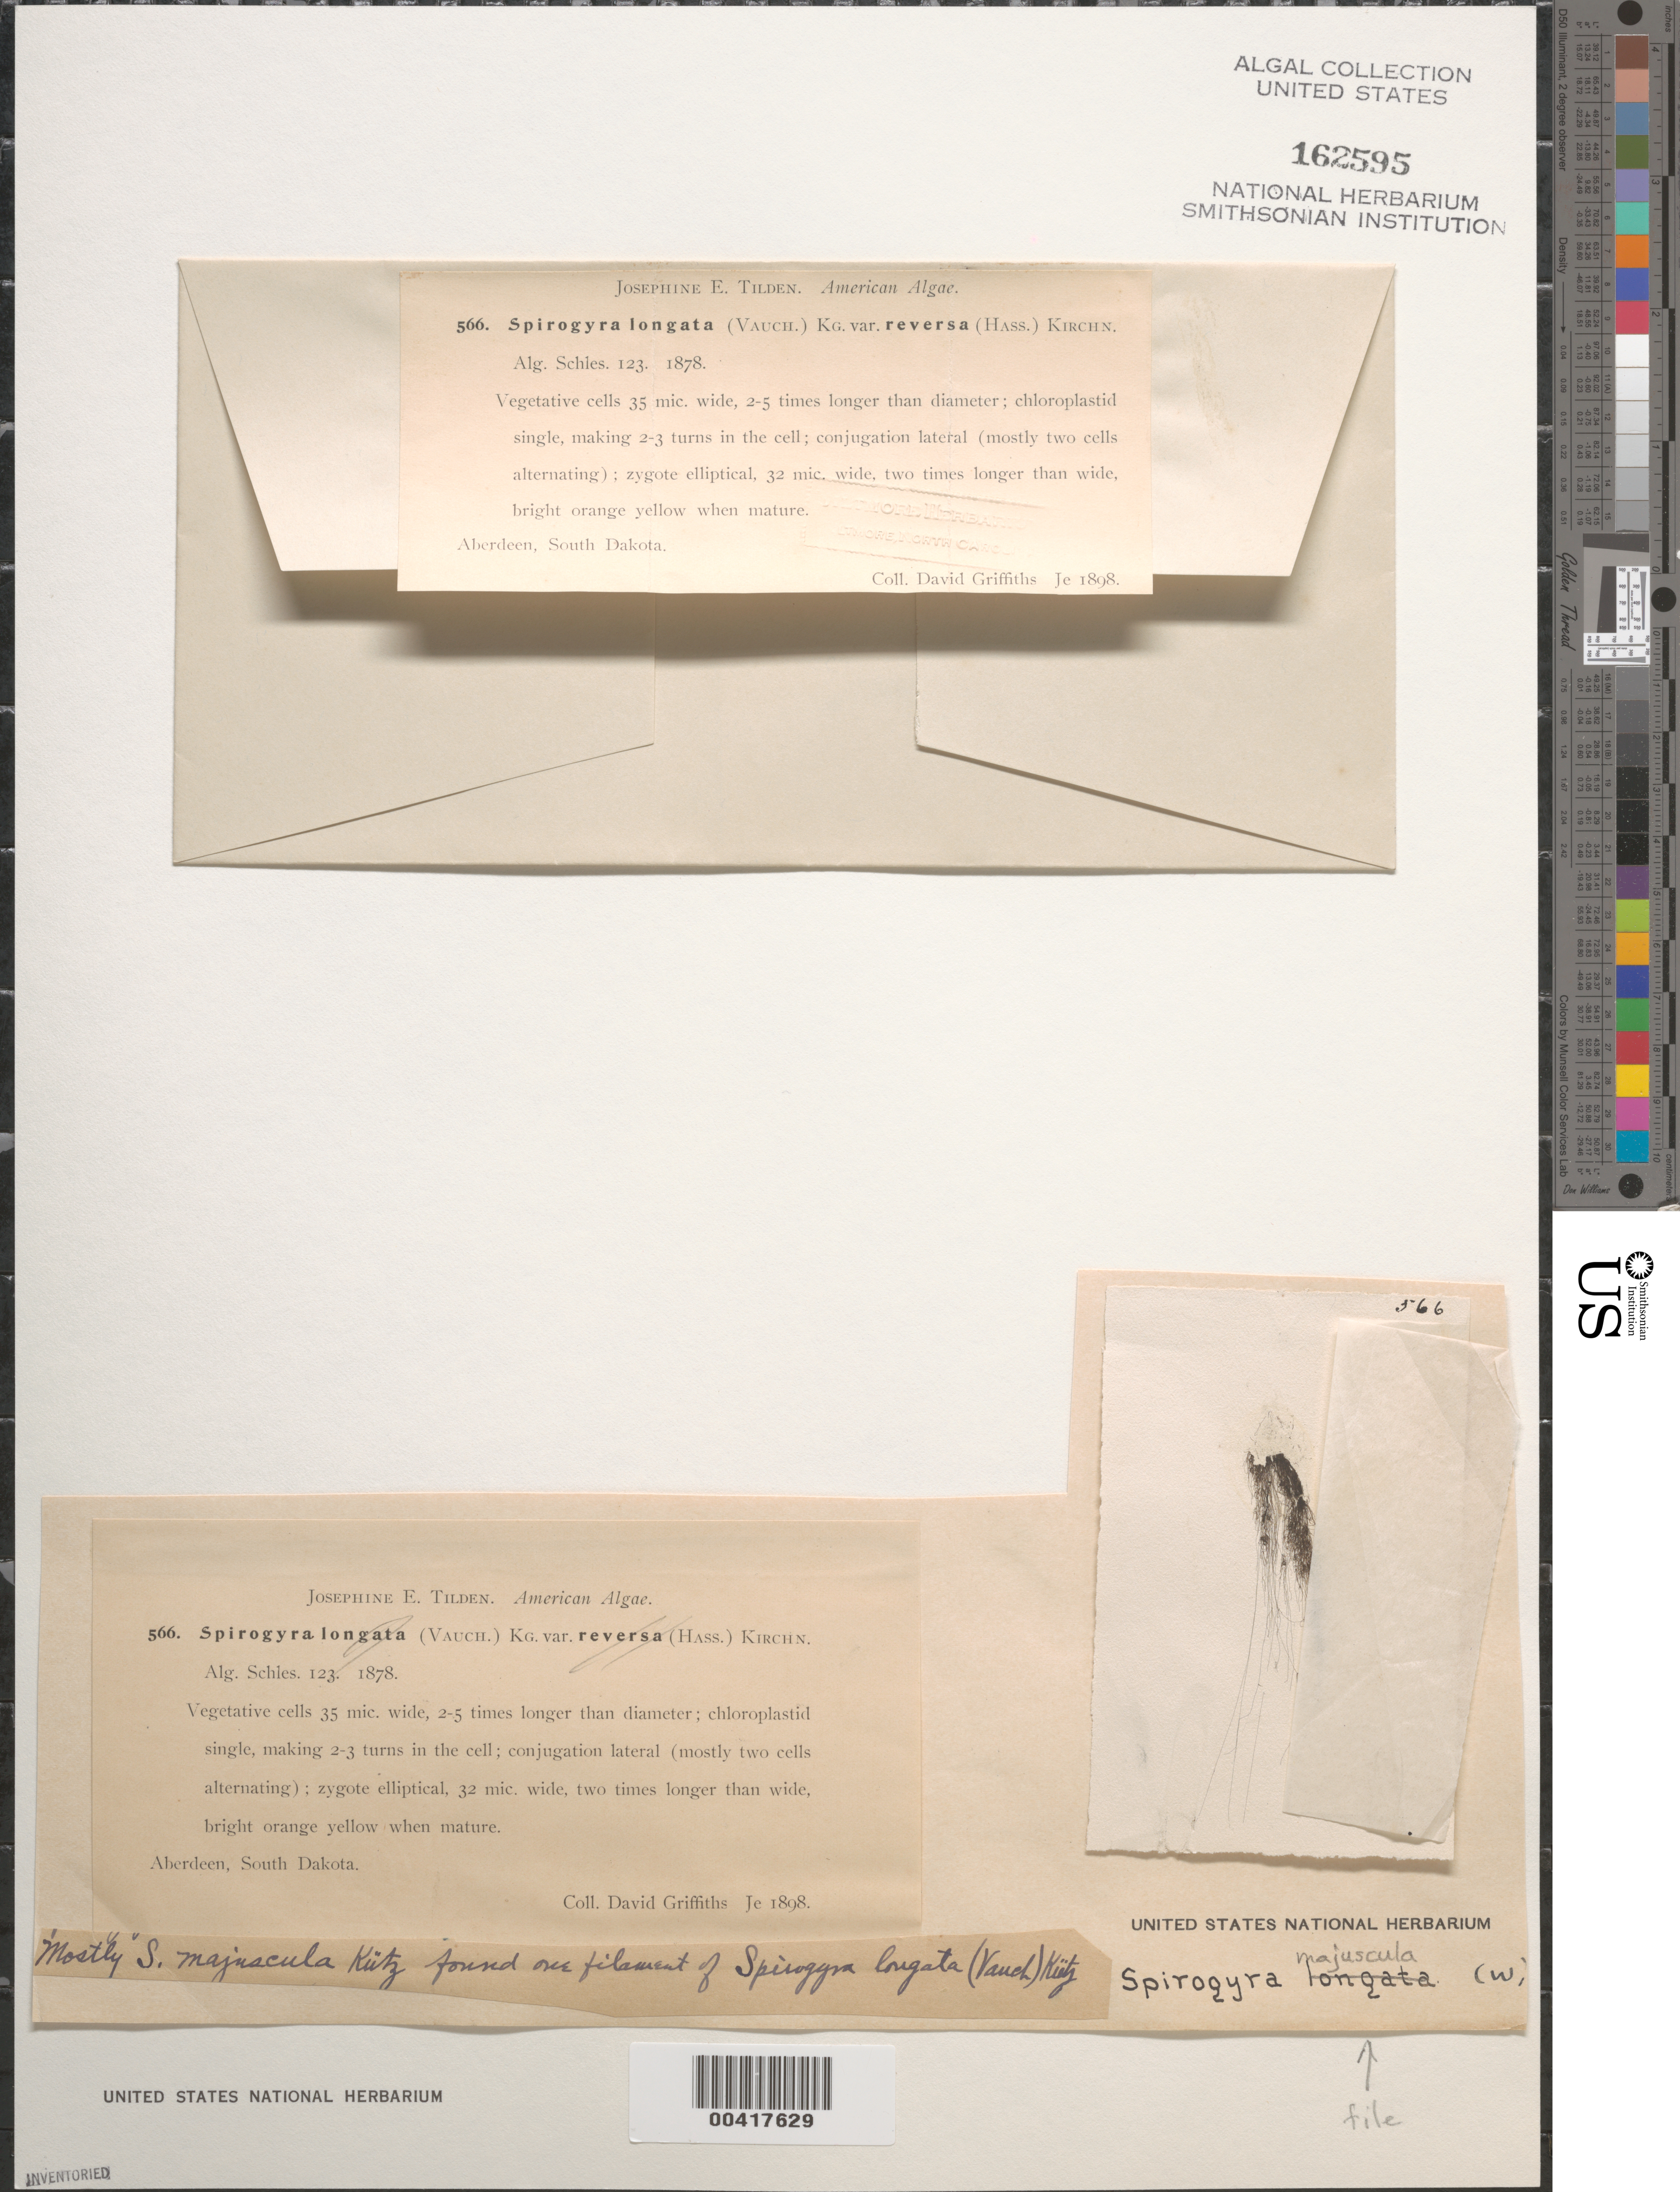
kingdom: Plantae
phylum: Charophyta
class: Zygnematophyceae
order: Zygnematales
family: Zygnemataceae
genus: Spirogyra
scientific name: Spirogyra majuscula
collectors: D. Griffths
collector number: JET 566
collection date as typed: Jun 1898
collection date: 1898-06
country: United States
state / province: South Dakota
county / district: Brown County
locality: Aberdeen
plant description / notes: Tilden, American Algae, as Spirogyra longata var. reversa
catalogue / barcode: US 162595